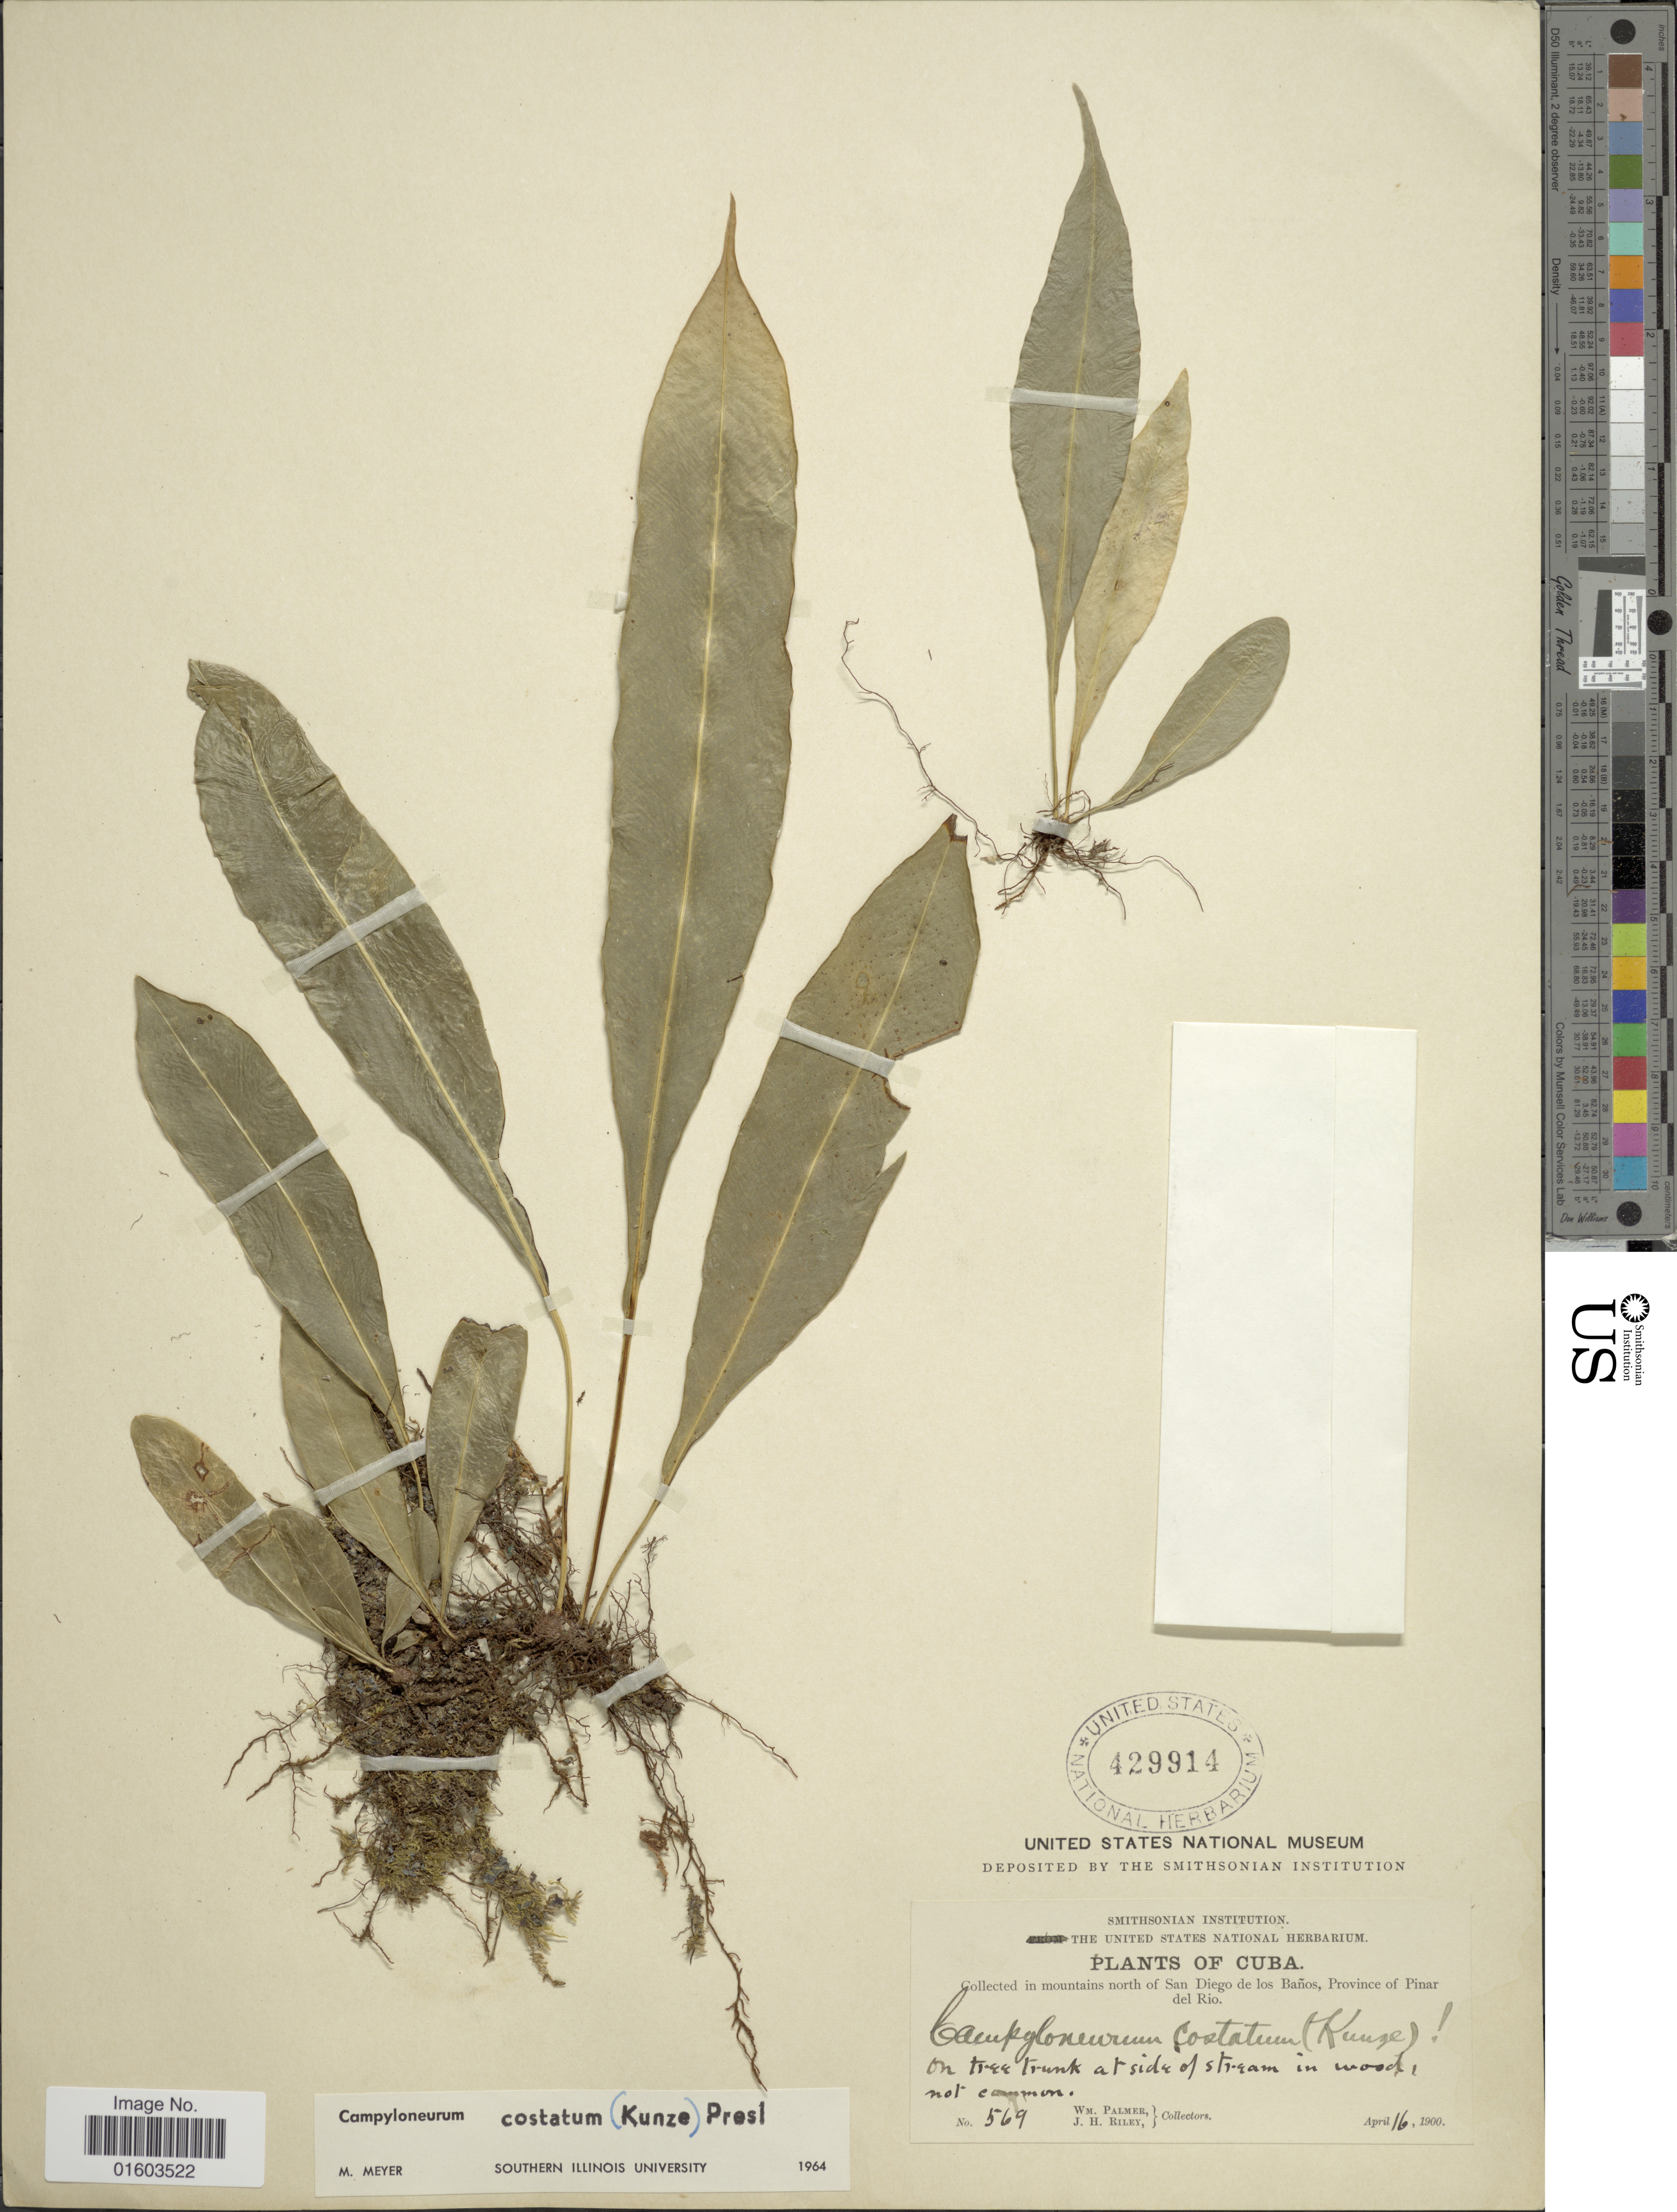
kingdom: Plantae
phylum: Tracheophyta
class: Polypodiopsida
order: Polypodiales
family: Polypodiaceae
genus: Campyloneurum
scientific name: Campyloneurum costatum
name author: (Kunze) C. Presl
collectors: W. Palmer & J. H. Riley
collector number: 569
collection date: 1900-04-16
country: Cuba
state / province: Pinar del Río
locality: In mountains north of San Diego de los Banos, Province of Pinar del Rio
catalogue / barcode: US 429914